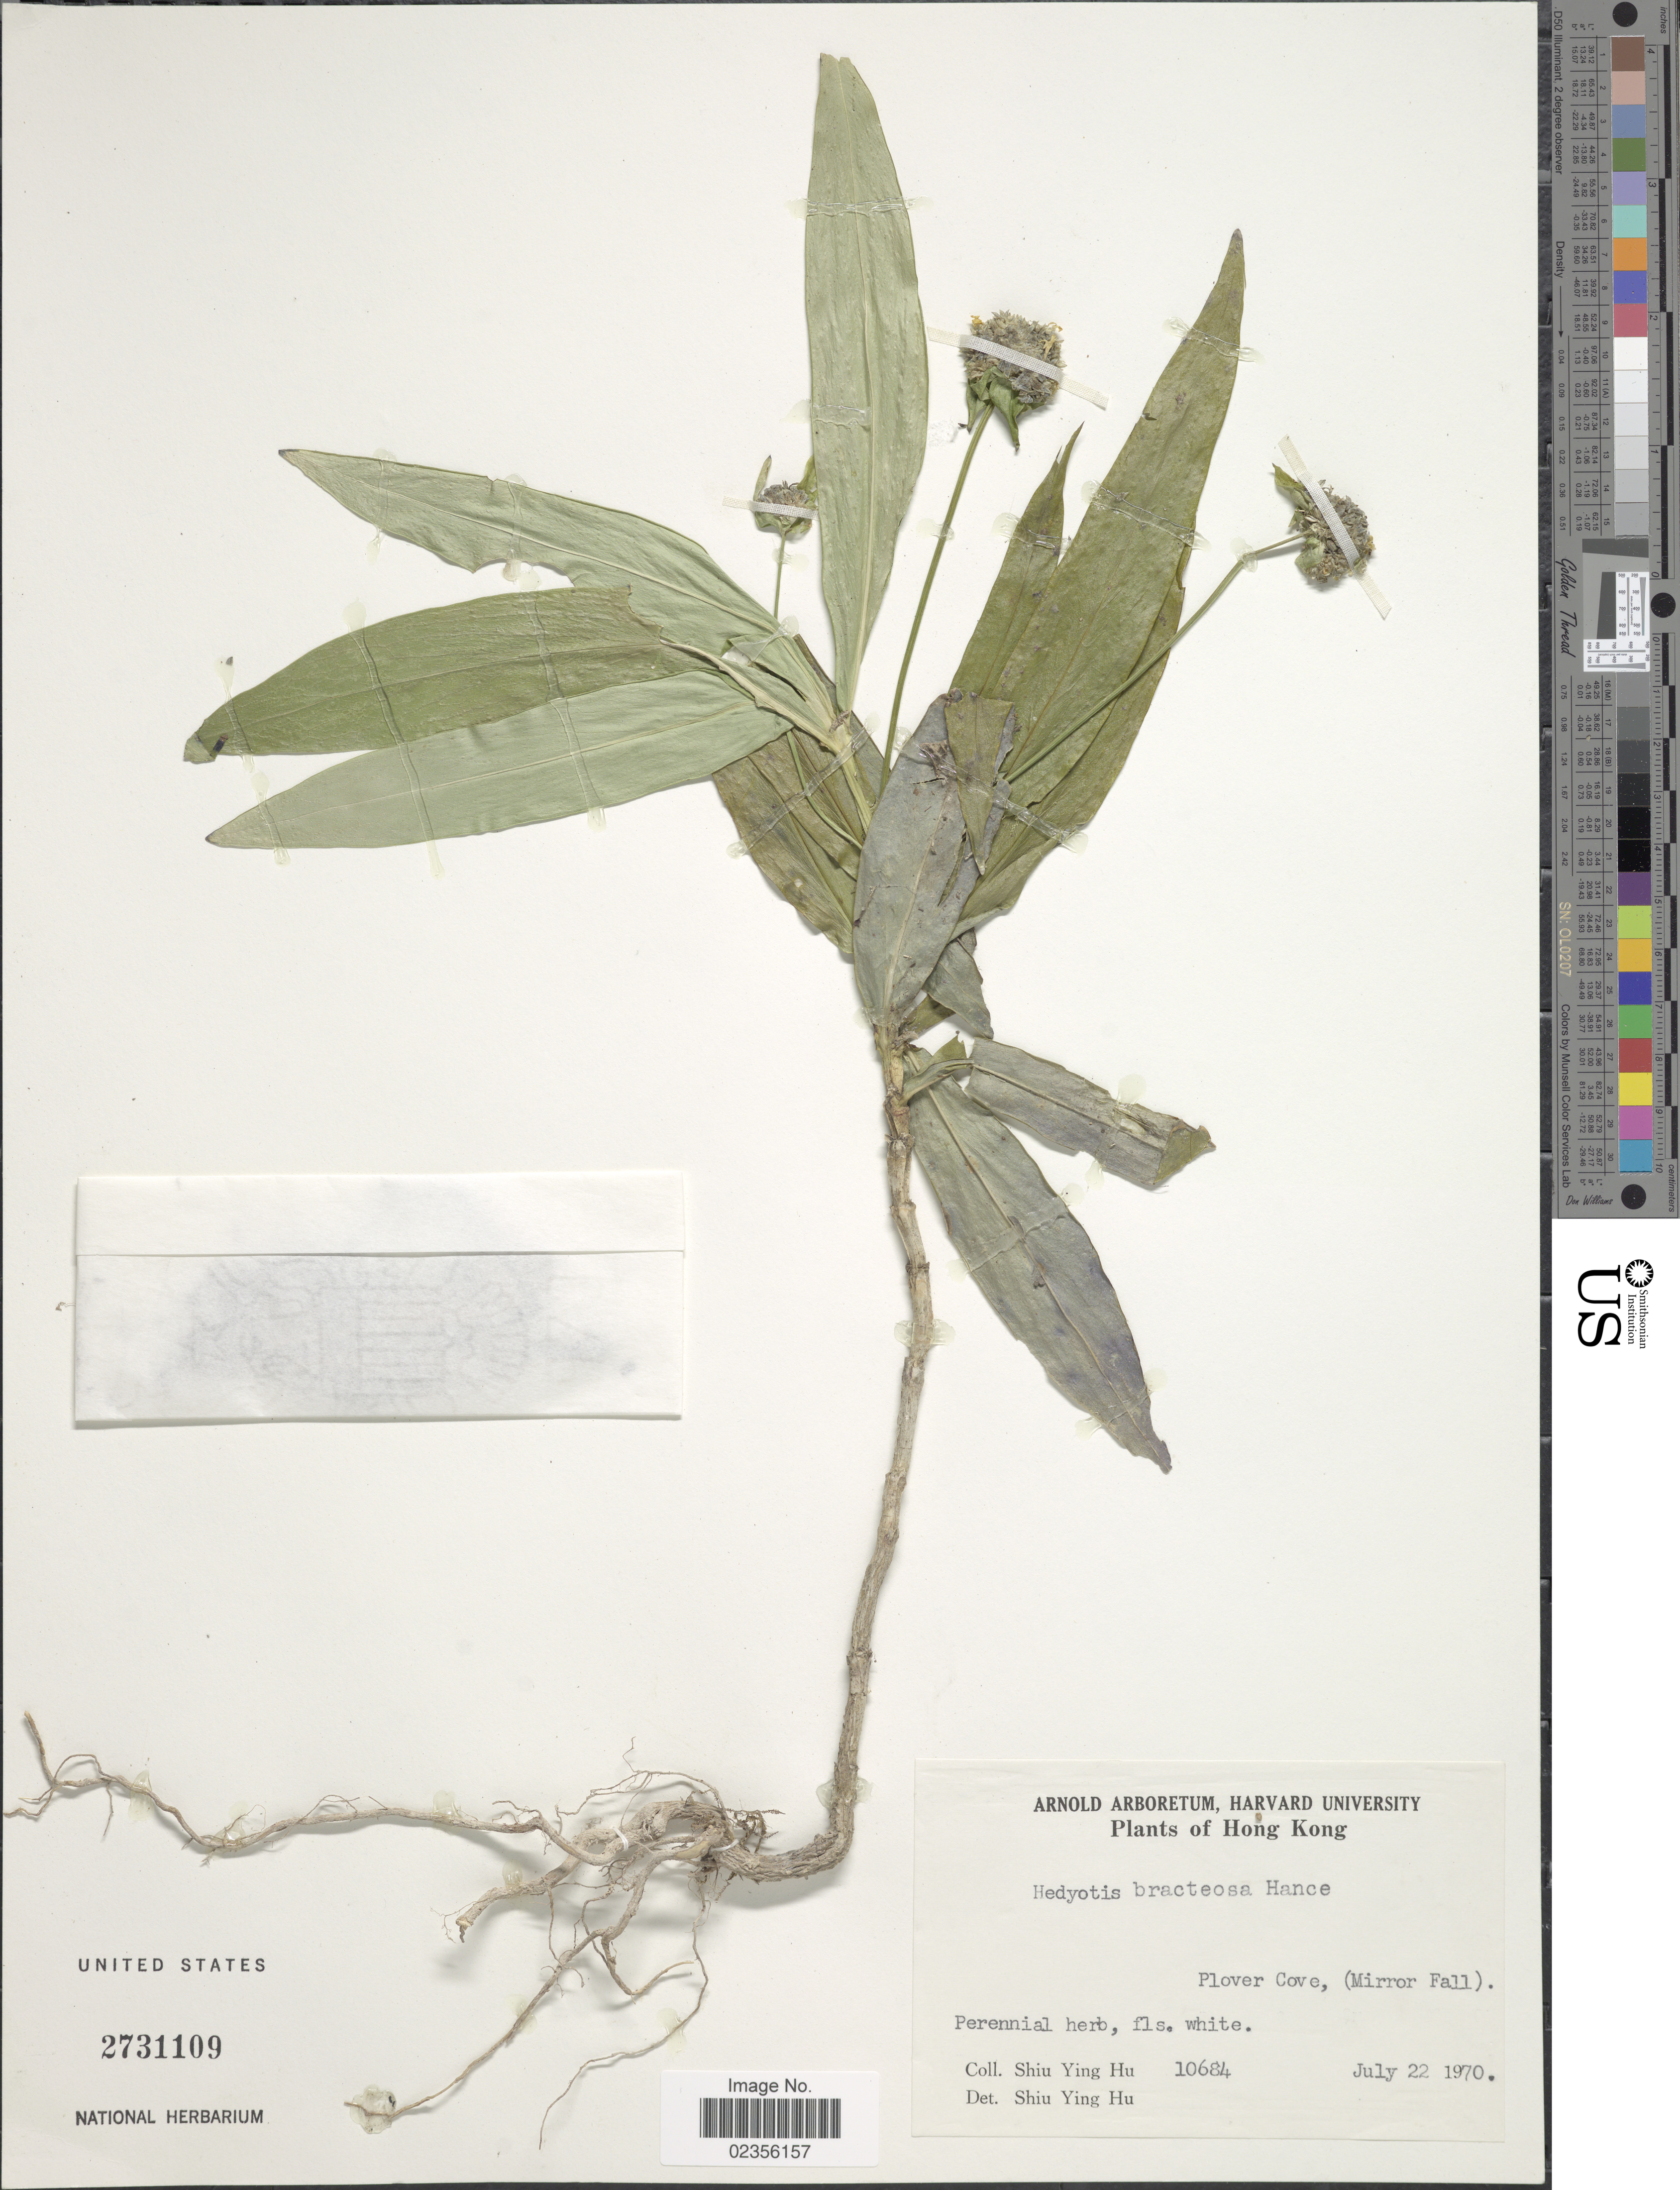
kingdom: Plantae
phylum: Tracheophyta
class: Magnoliopsida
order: Gentianales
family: Rubiaceae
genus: Hedyotis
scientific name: Hedyotis bracteosa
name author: Hance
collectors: S. Y. Hu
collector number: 10684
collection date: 1970-07-22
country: China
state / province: Hong Kong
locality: Plover Cove, (Mirror Fall).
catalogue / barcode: US 2731109